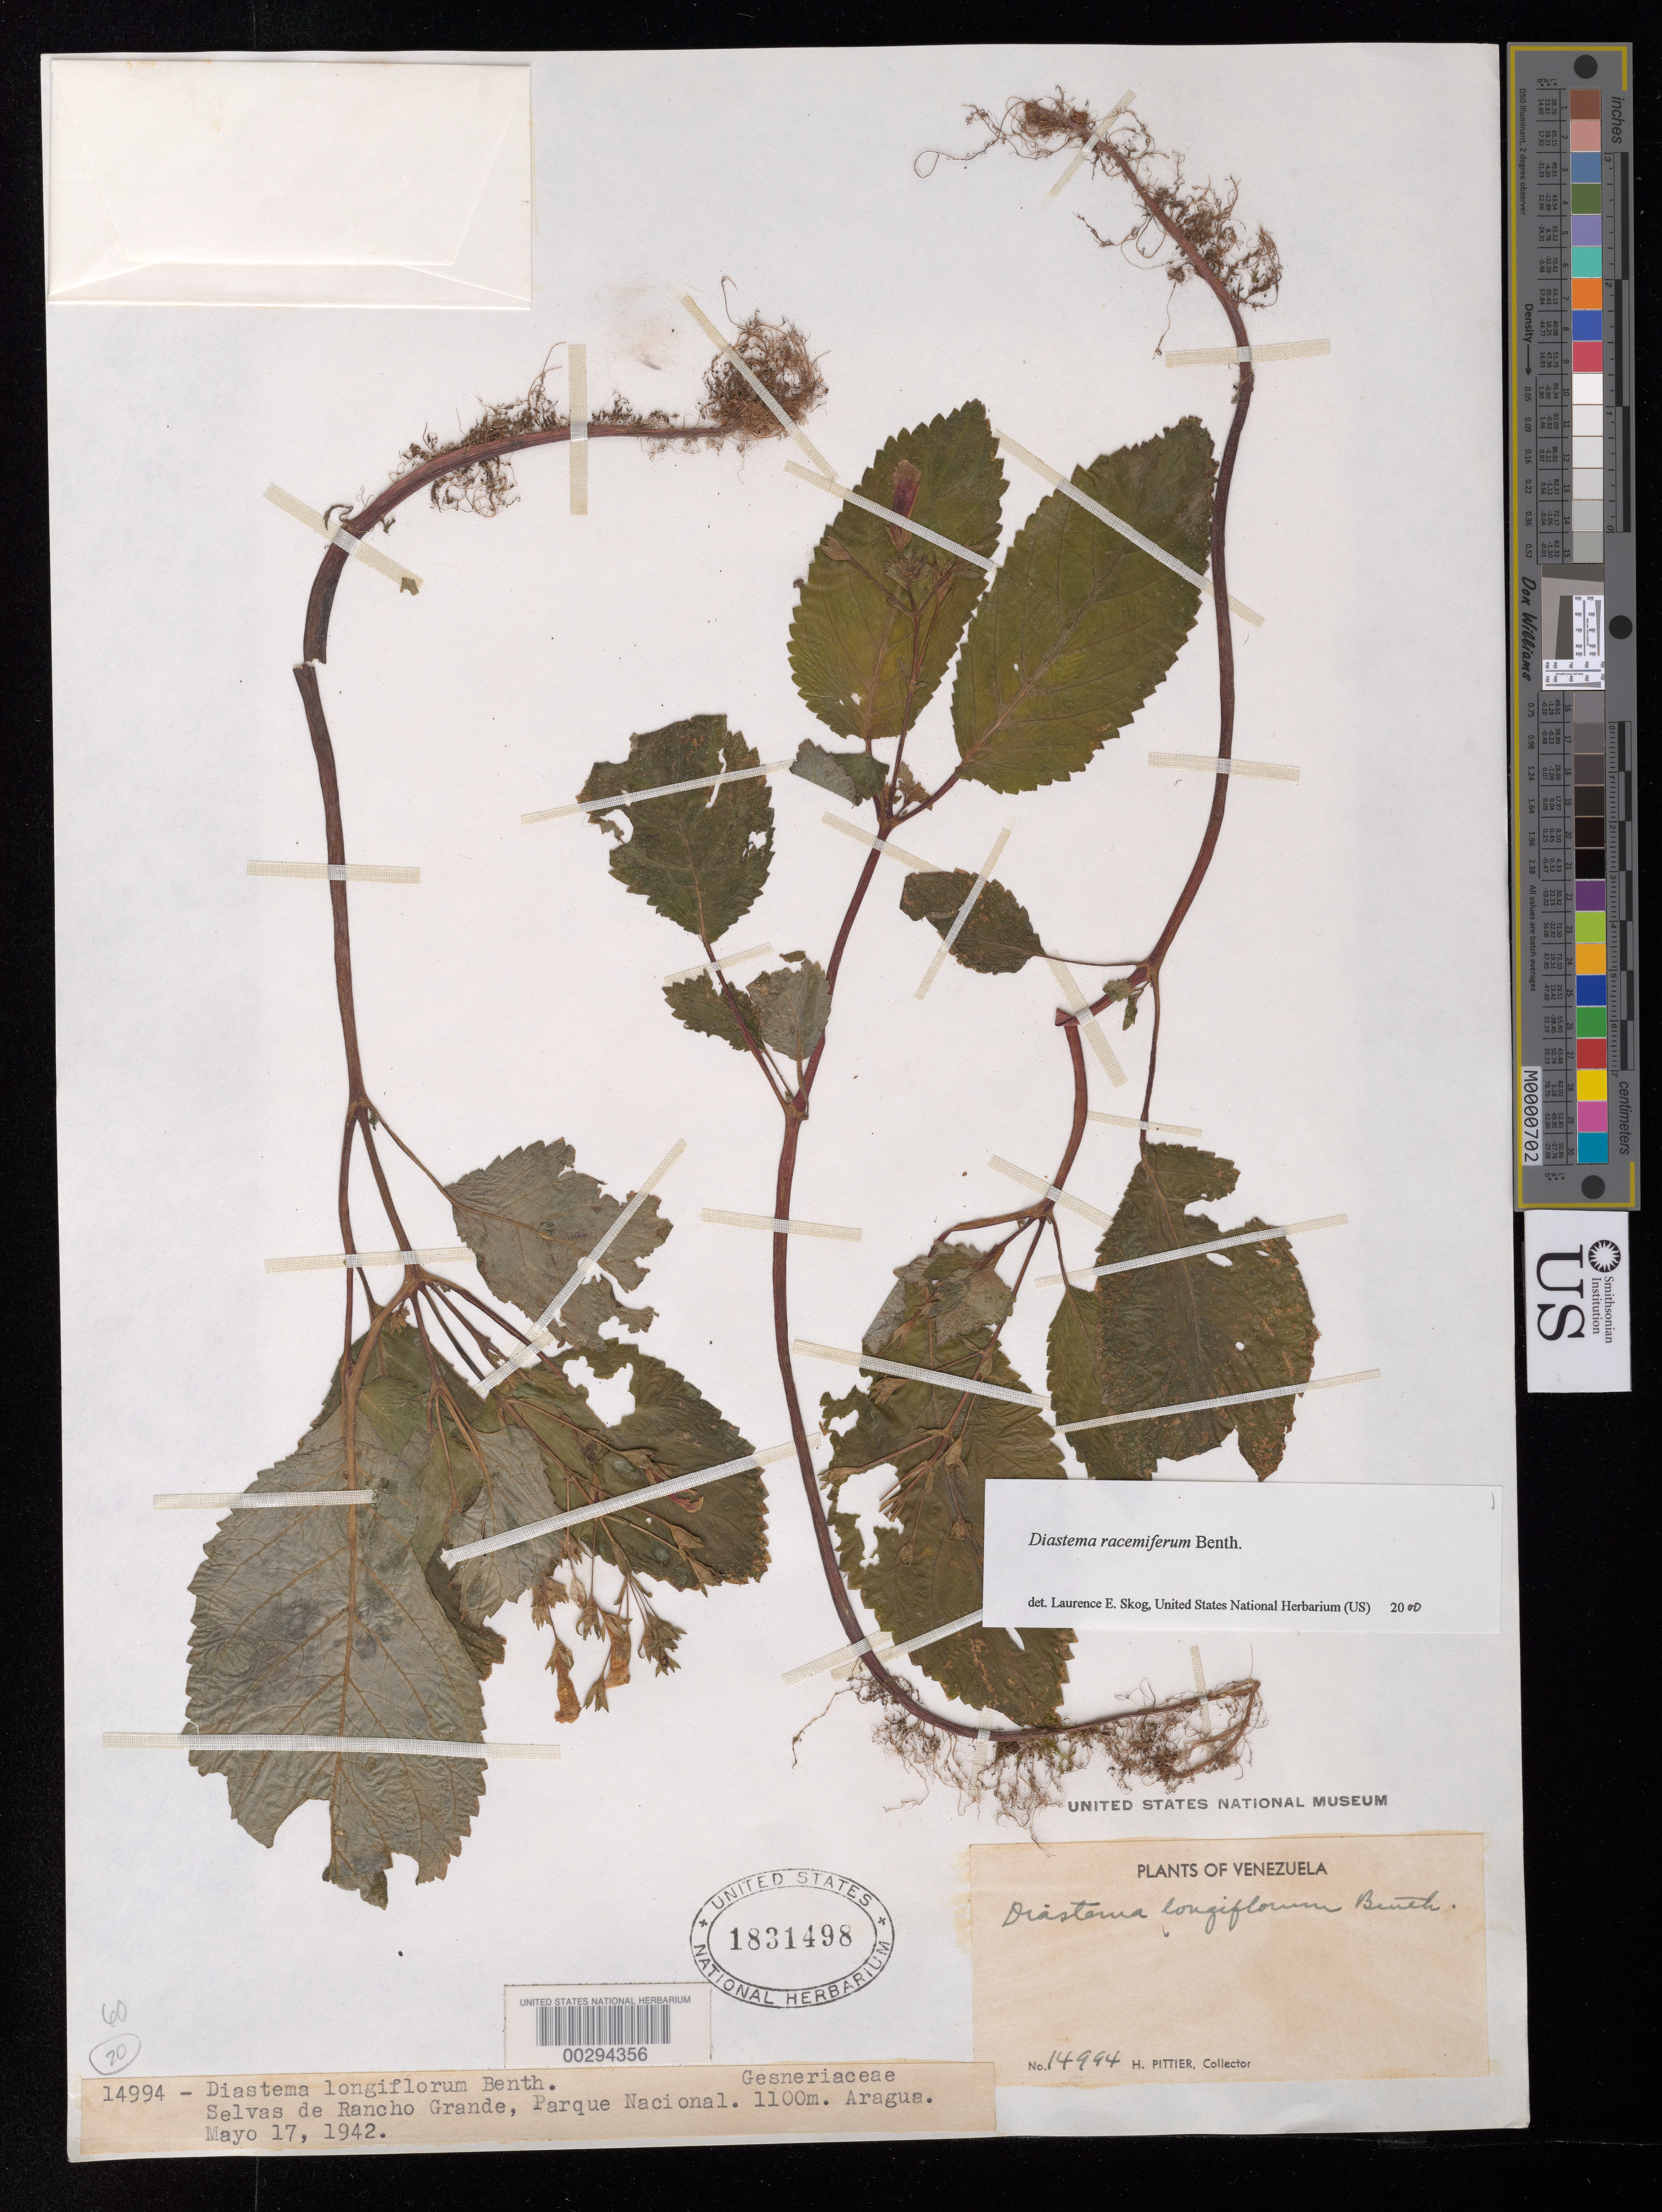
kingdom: Plantae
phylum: Tracheophyta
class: Magnoliopsida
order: Lamiales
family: Gesneriaceae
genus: Diastema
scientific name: Diastema racemiferum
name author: Benth.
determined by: Skog, Laurence E.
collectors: H. F. Pittier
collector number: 14994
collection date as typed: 17 May 1942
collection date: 1942-05-17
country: Venezuela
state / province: Aragua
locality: Selvas de Rancho Grande, Parque Nacional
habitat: Selvas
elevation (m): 1100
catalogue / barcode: US 1831498